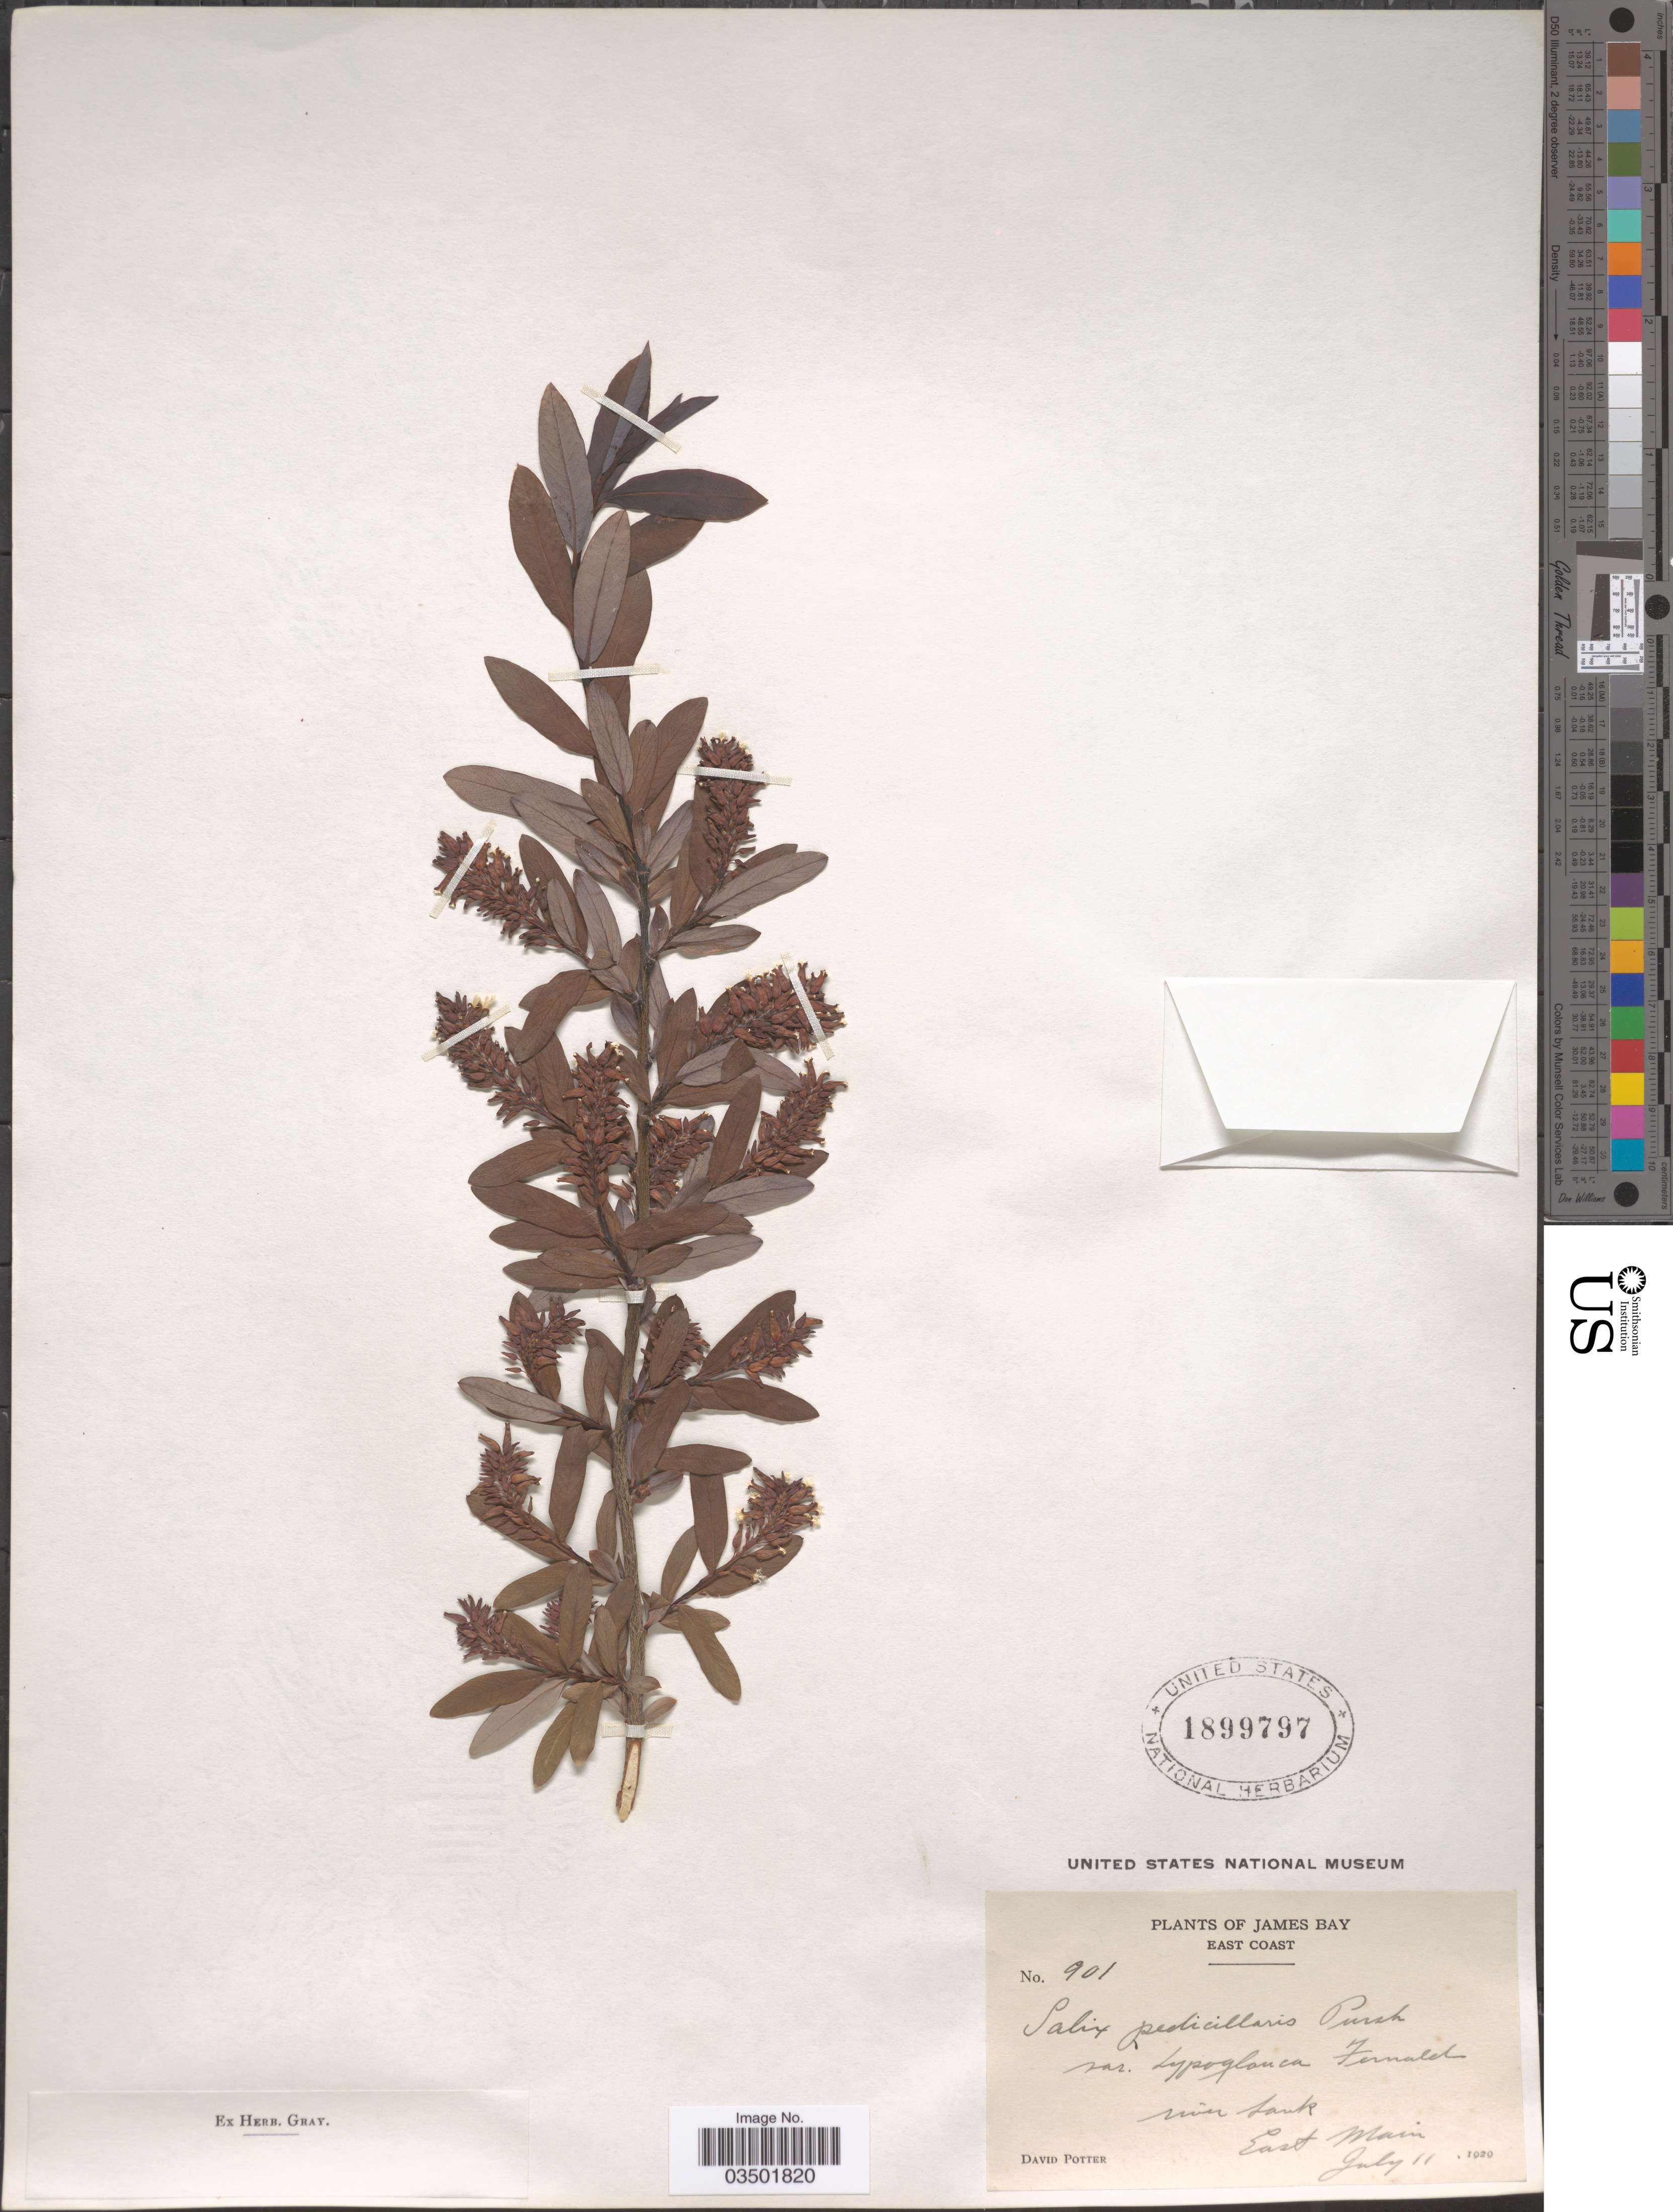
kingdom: Plantae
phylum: Tracheophyta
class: Magnoliopsida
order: Malpighiales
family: Salicaceae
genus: Salix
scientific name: Salix pedicellaris var. hypoglauca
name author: Fernald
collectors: D. Potter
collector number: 901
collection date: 1929-07-11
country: Canada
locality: James Bay. East Coast. River bank, East Main.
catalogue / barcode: US 1899797